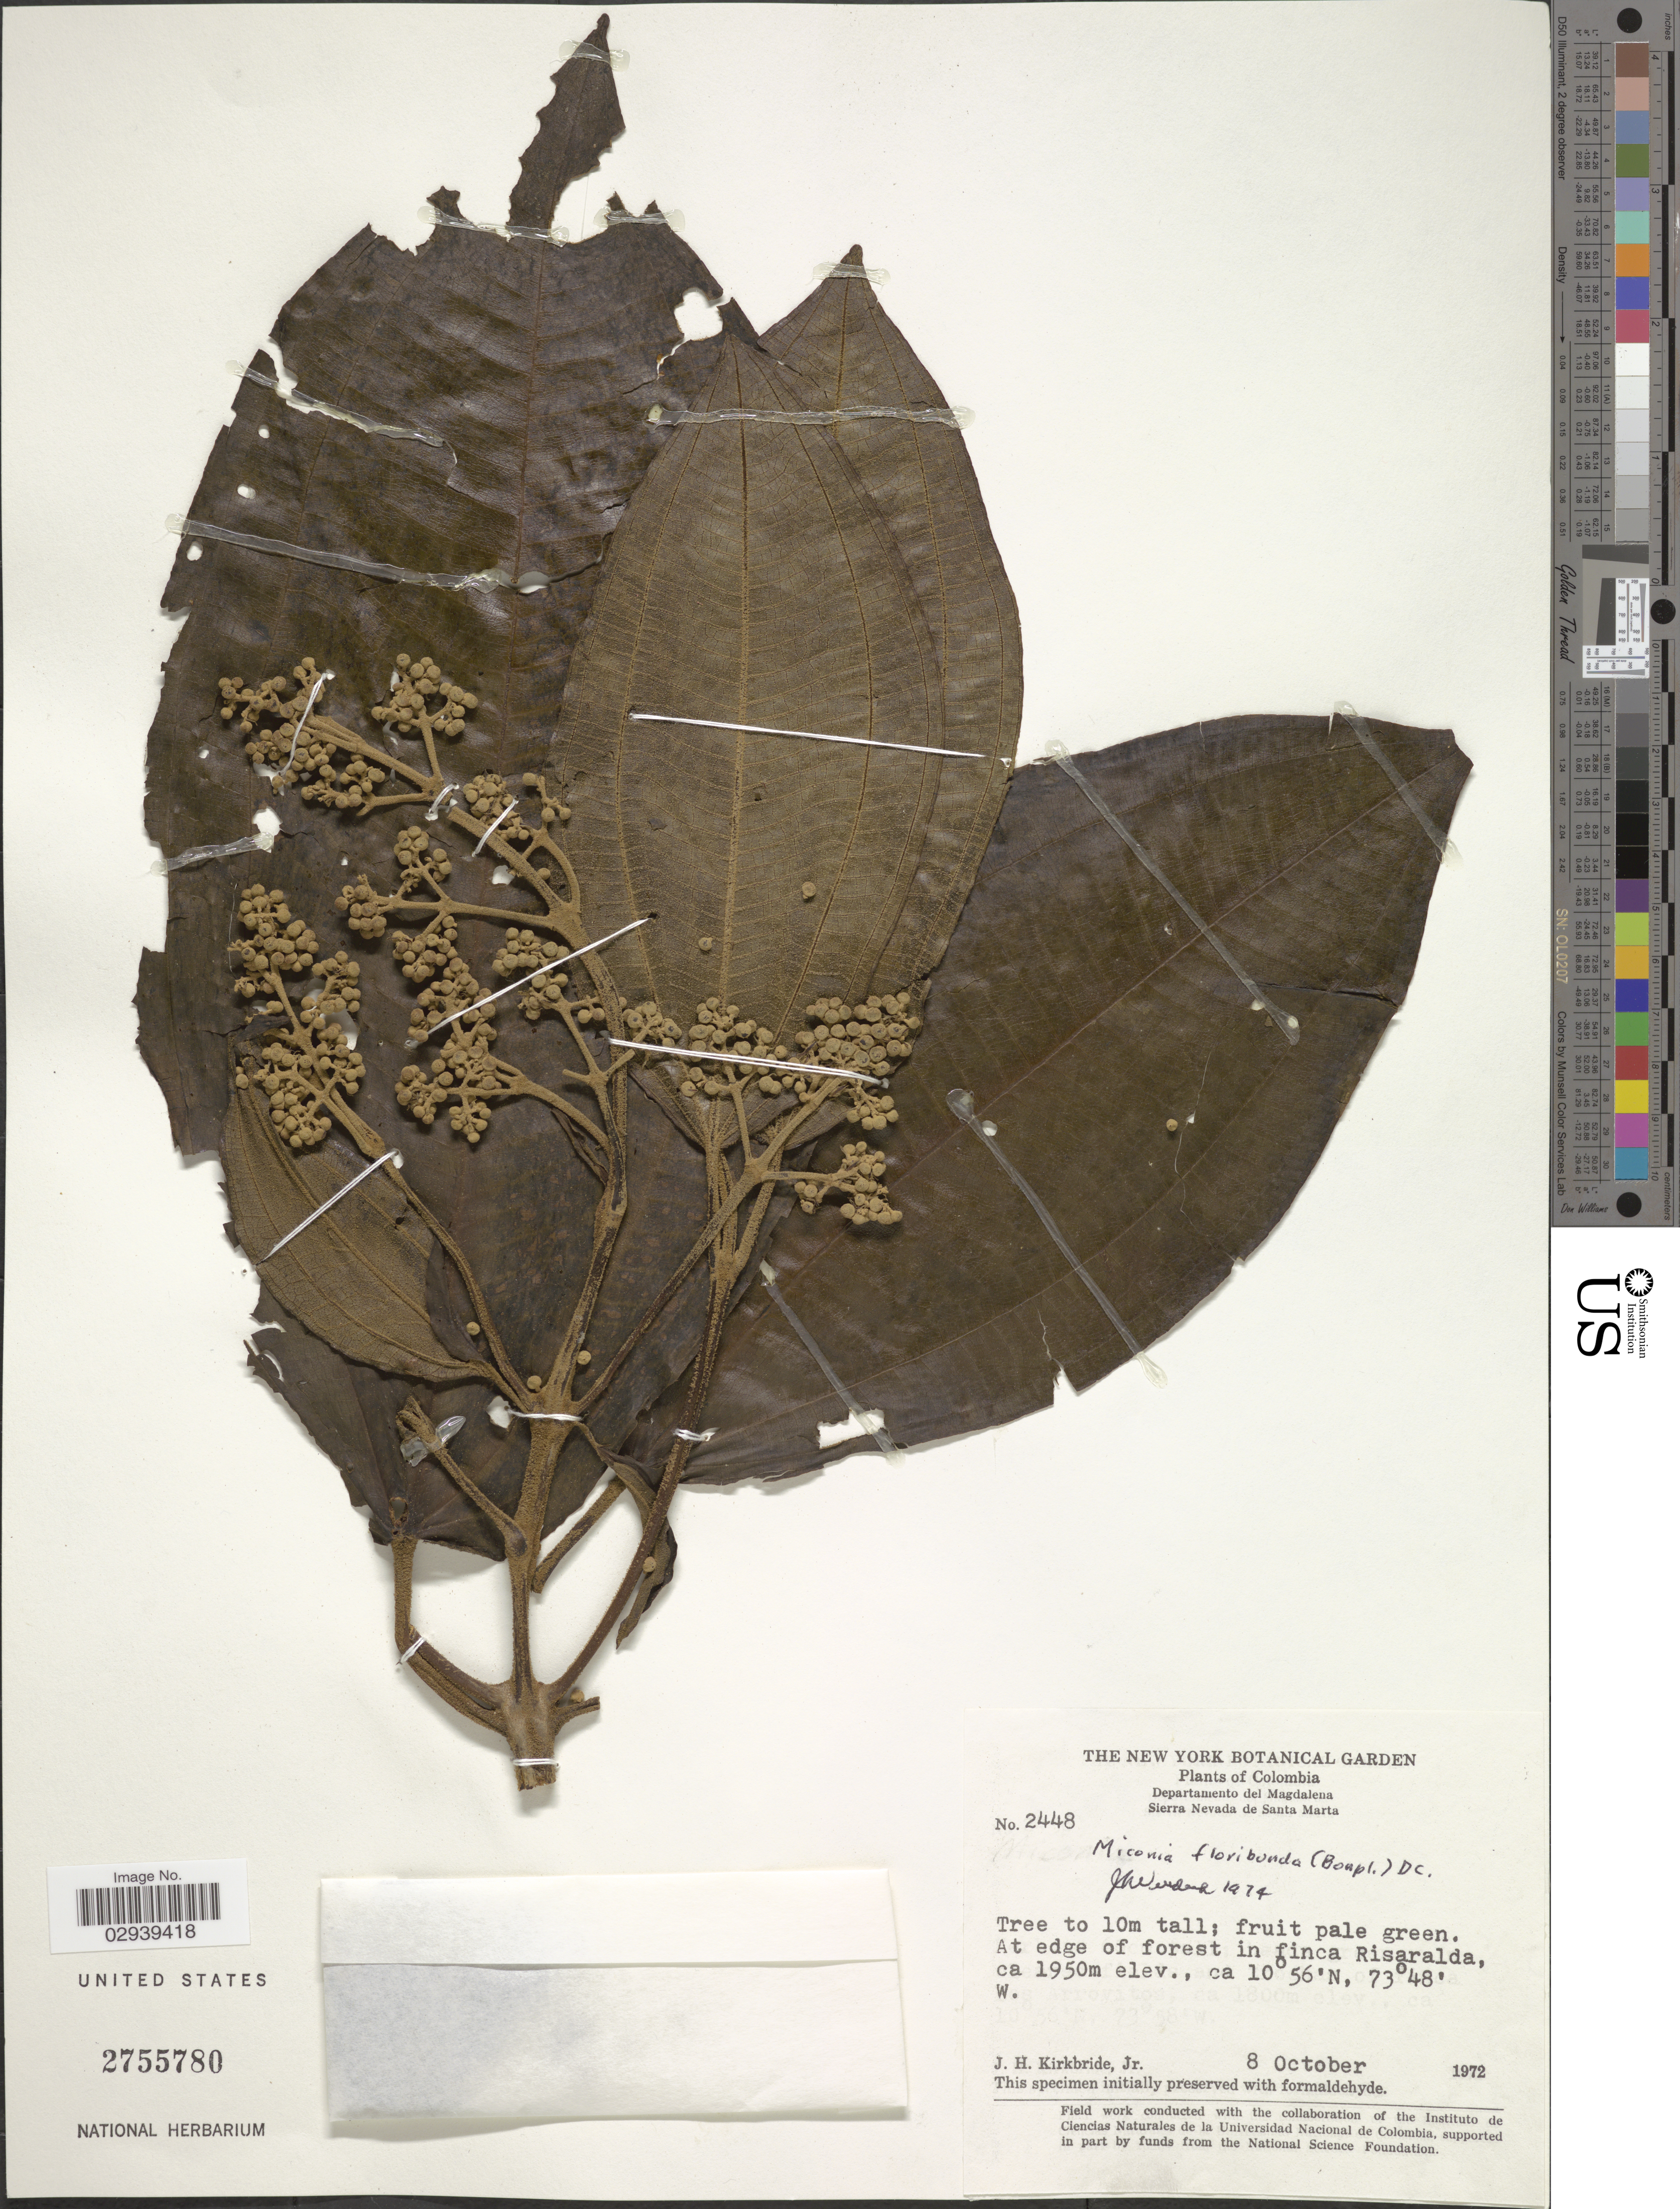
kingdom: Plantae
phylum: Tracheophyta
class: Magnoliopsida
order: Myrtales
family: Melastomataceae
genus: Miconia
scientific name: Miconia floribunda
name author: (Bonpl.) DC.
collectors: J. H. Kirkbride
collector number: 2448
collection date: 1972-10-08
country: Colombia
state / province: Magdalena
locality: Departamento del Magdalena, Sierra Nevada de Santa Marta, At edge of forest in finca Risaralda.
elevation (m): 1950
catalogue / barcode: US 2755780